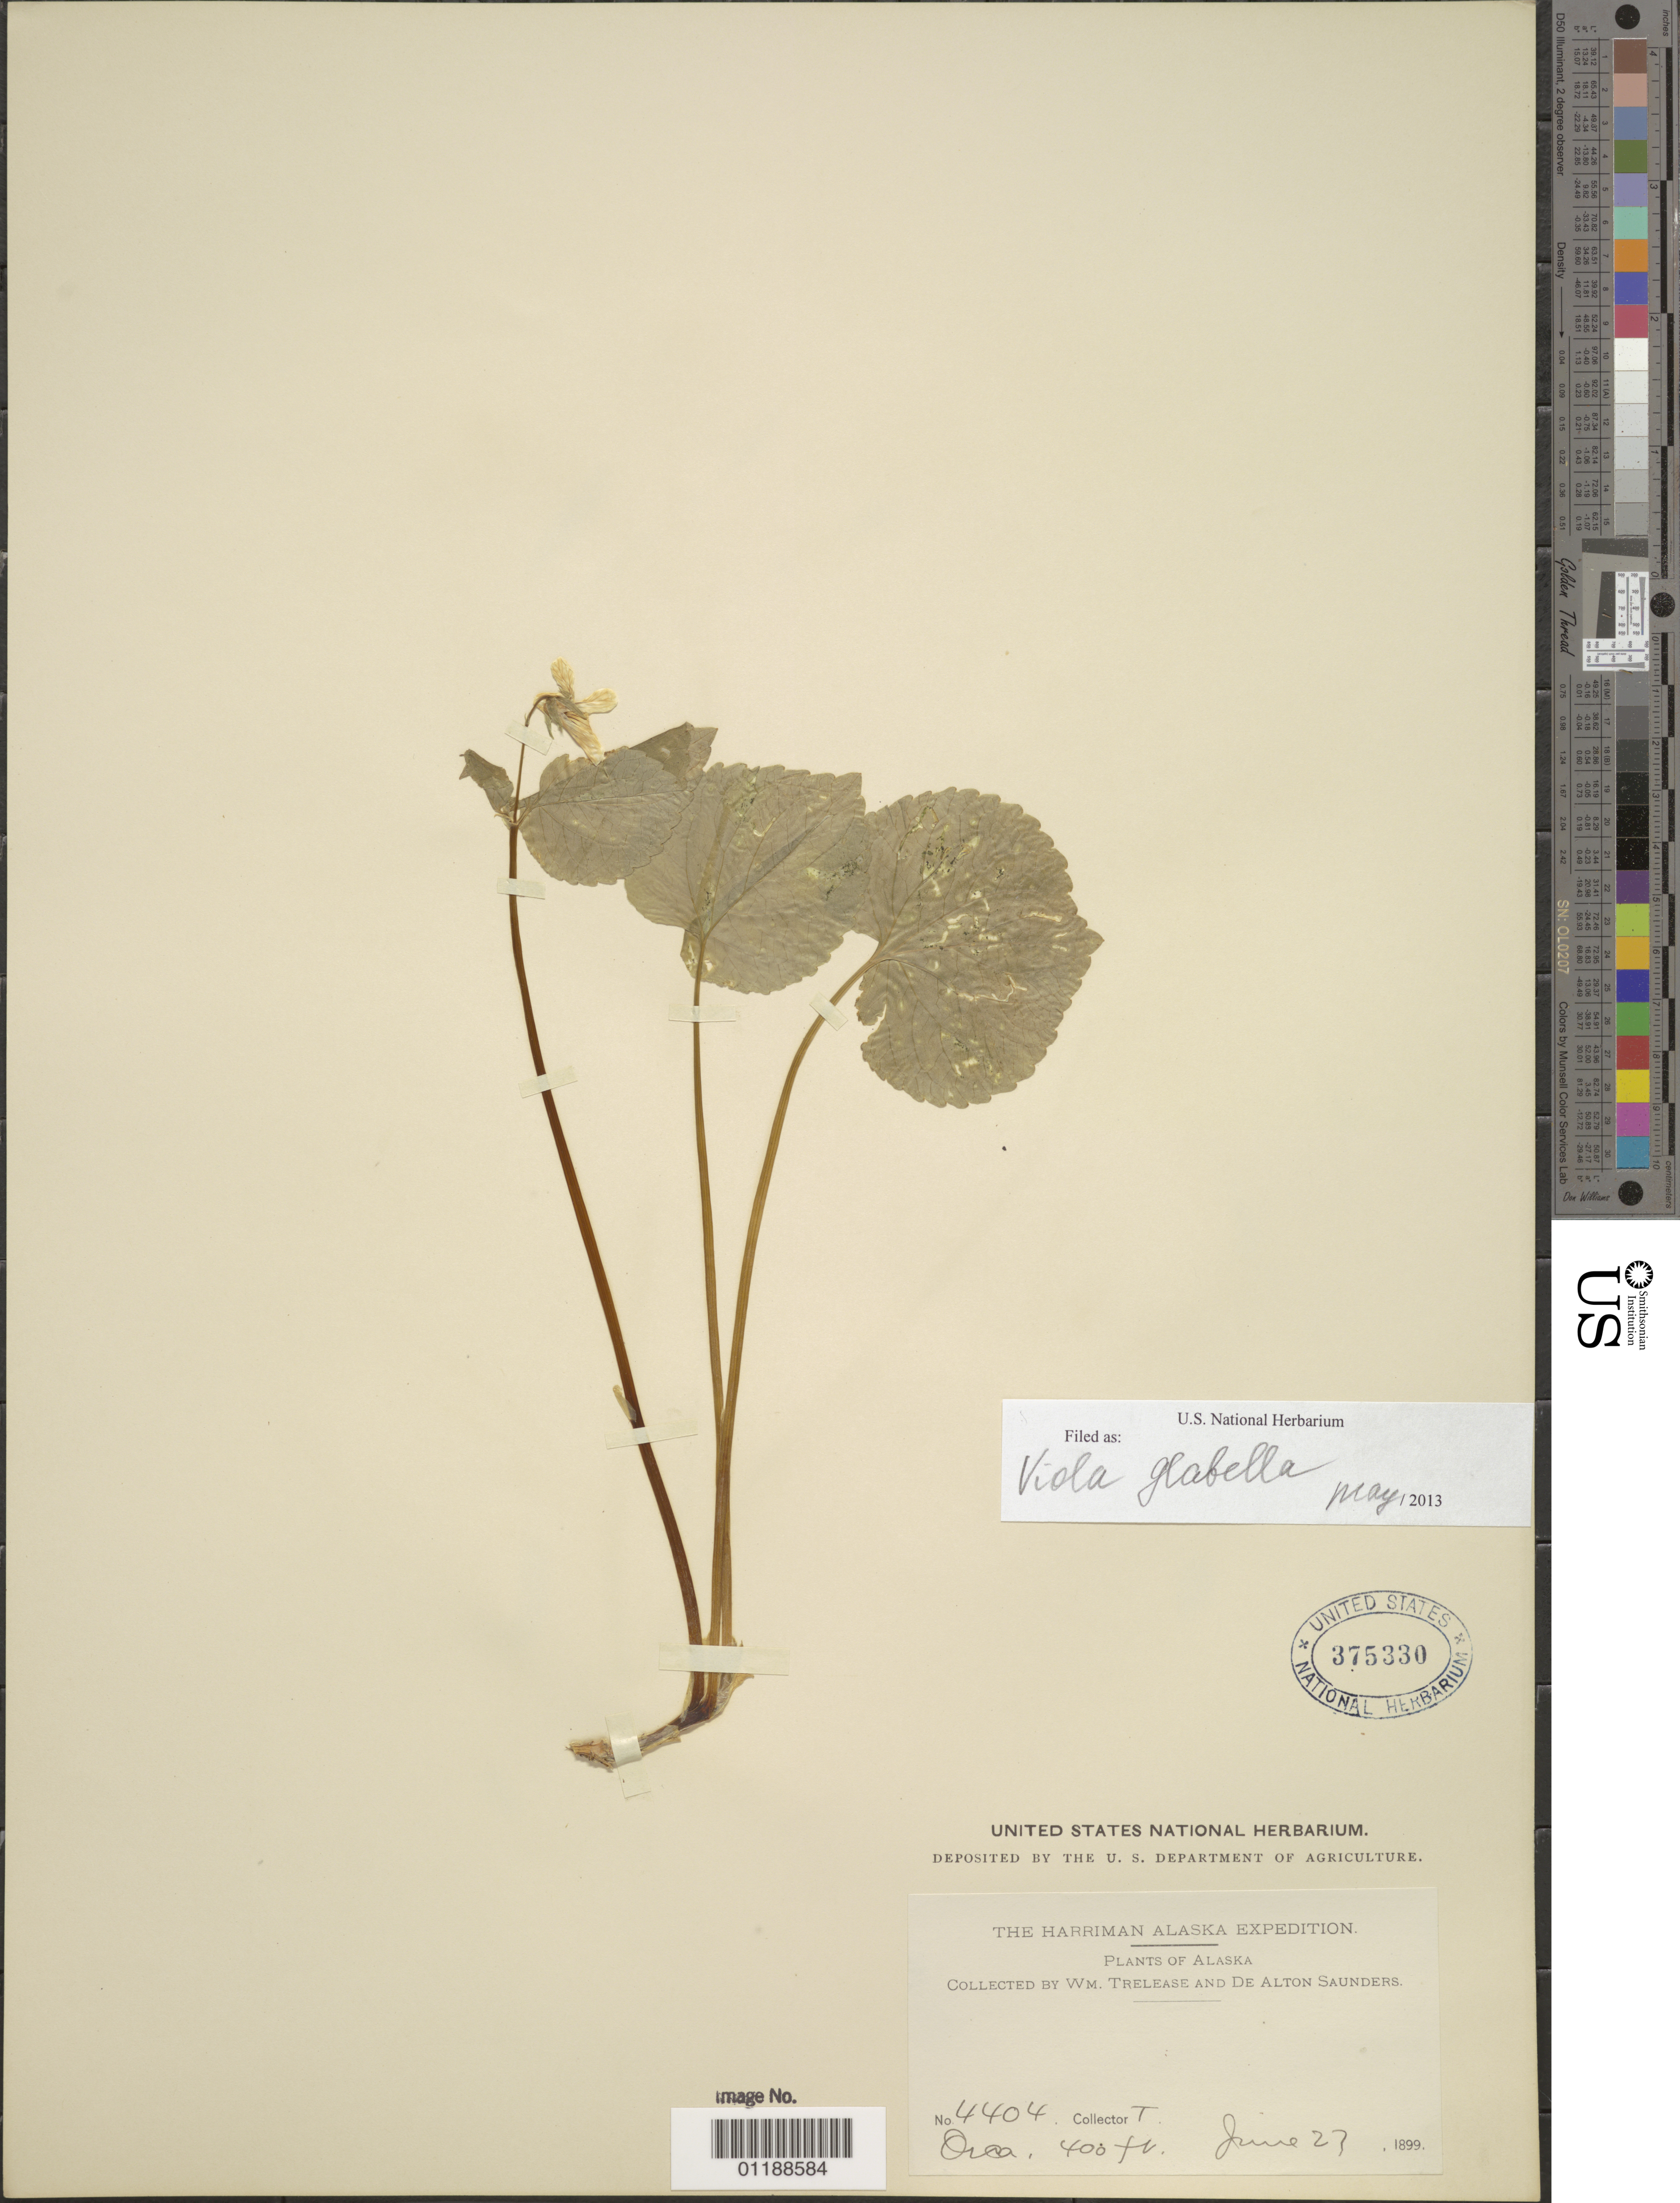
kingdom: Plantae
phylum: Tracheophyta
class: Magnoliopsida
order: Malpighiales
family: Violaceae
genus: Viola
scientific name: Viola glabella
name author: Nutt.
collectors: W. Trelease & D. Saunders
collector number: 4404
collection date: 1899-06-27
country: United States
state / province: Alaska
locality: Orca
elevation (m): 122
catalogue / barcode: US 375330